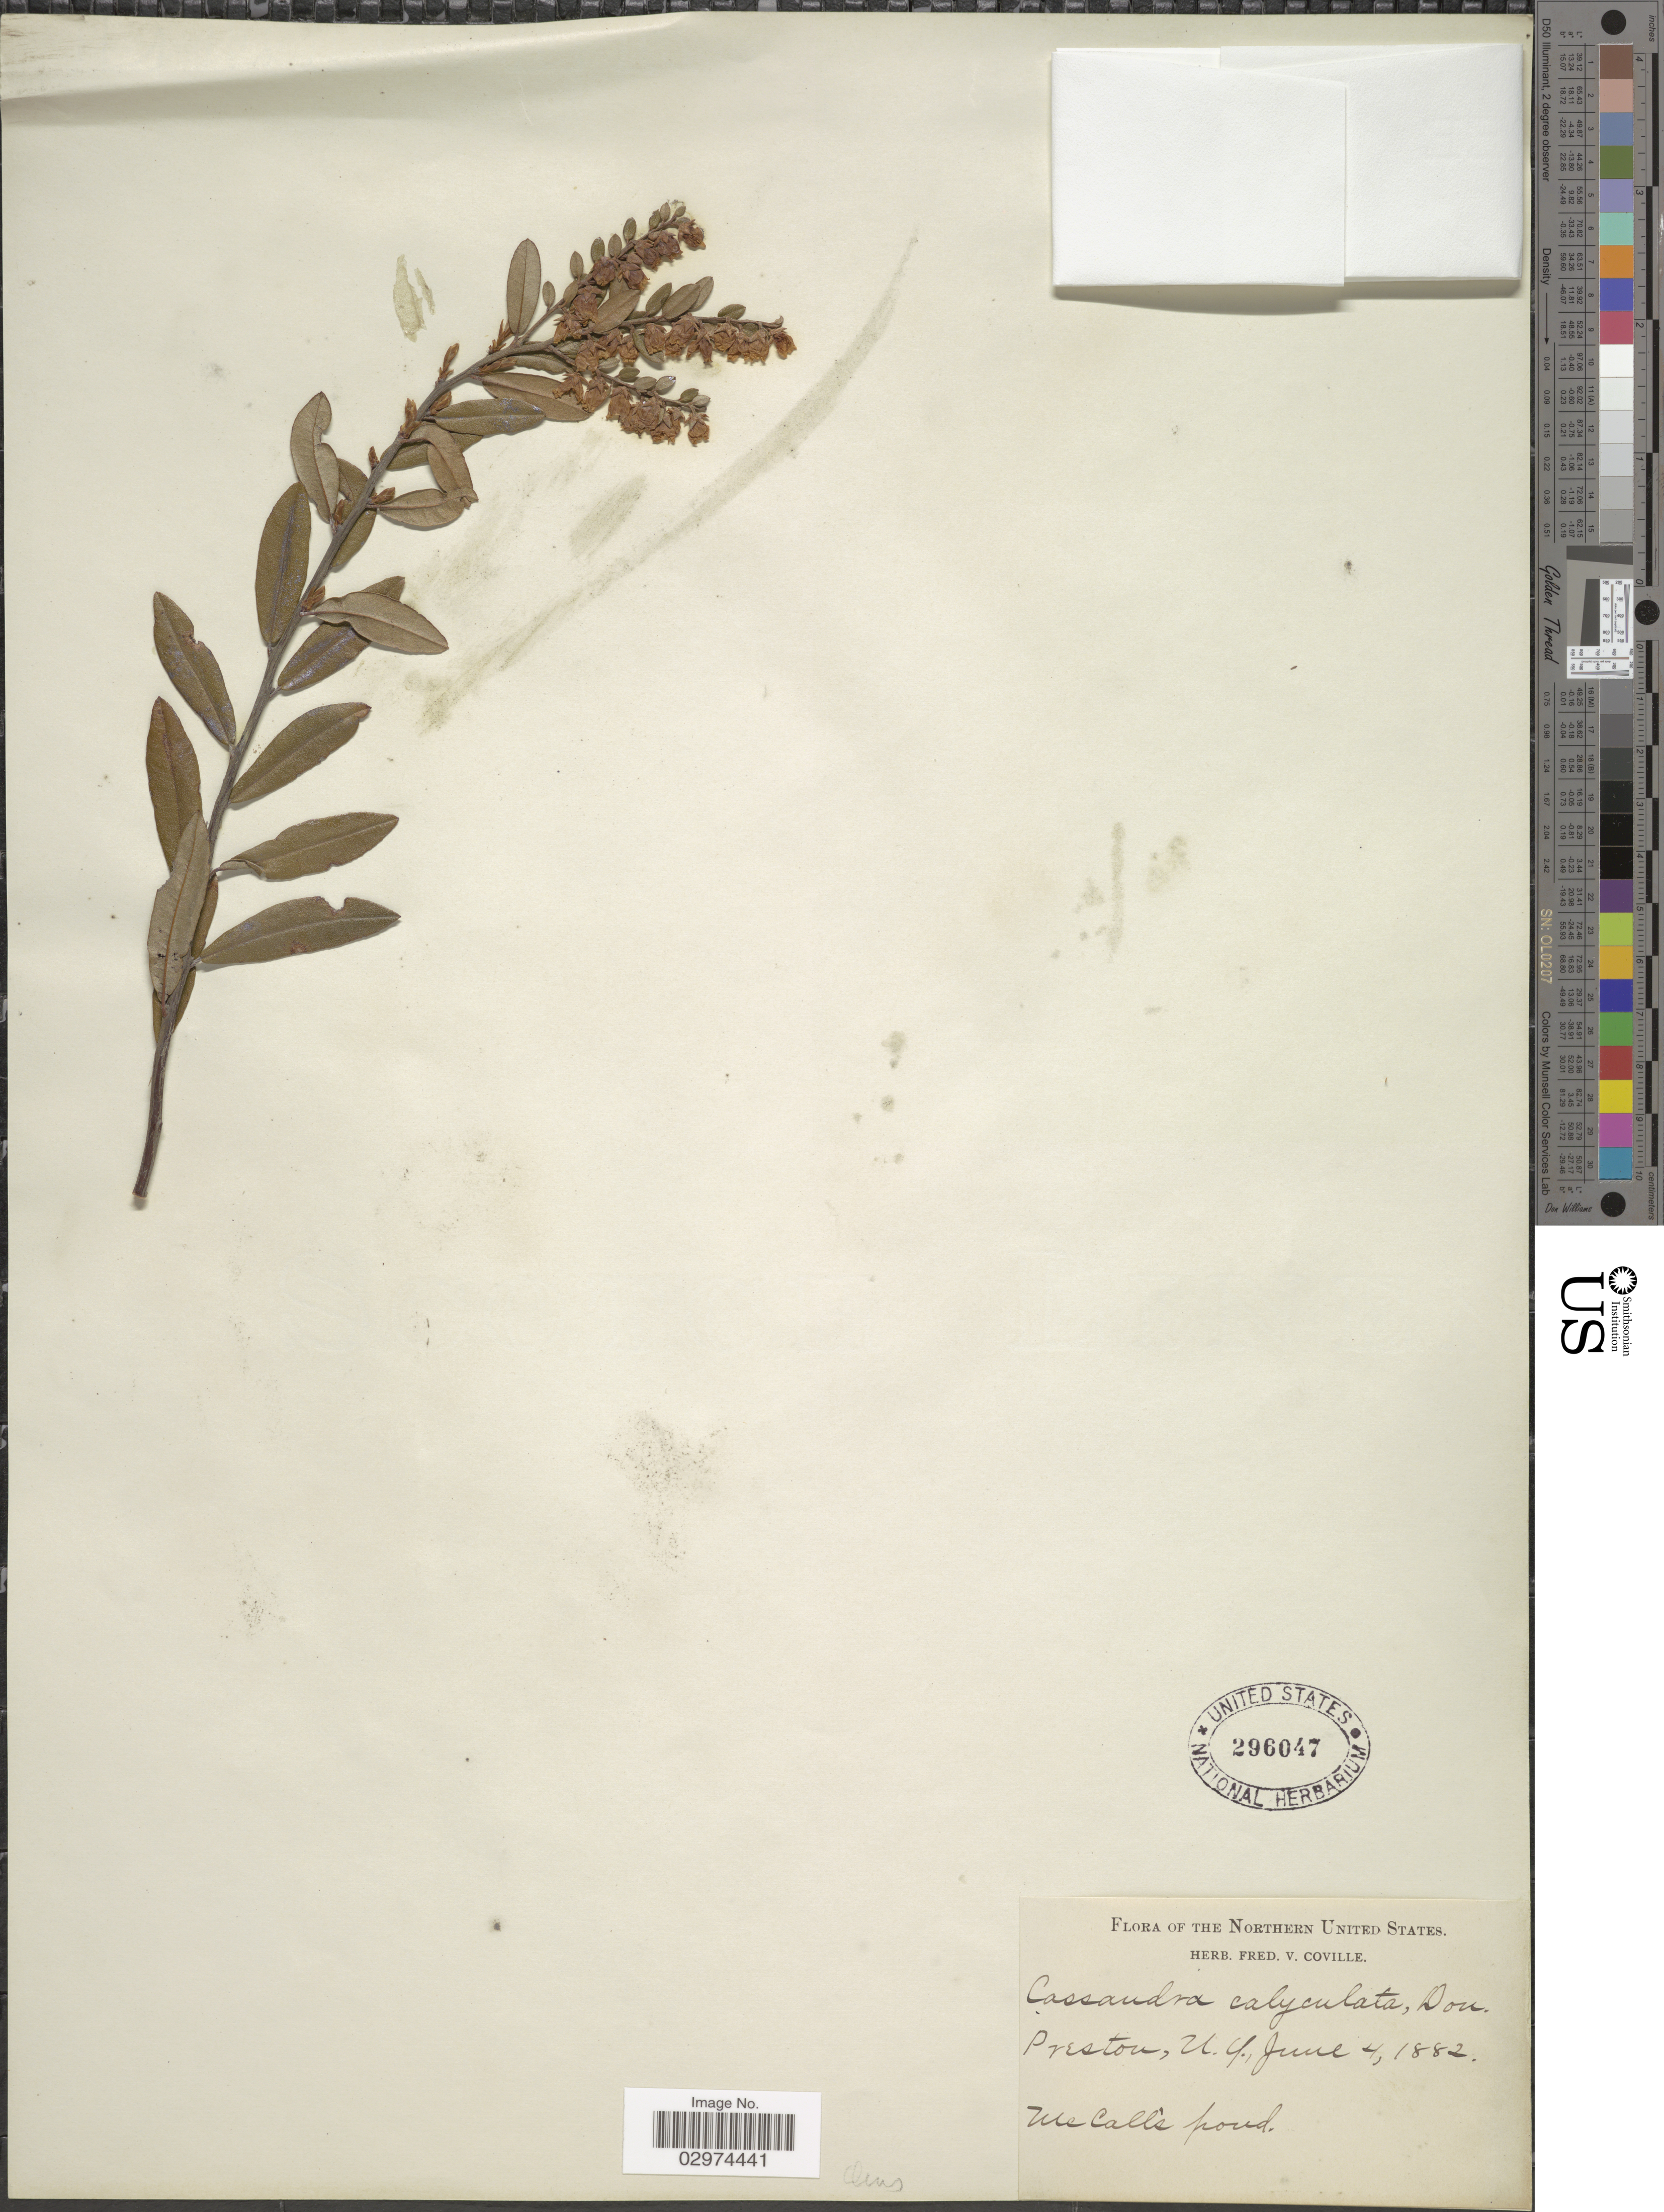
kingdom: Plantae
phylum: Tracheophyta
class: Magnoliopsida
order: Ericales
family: Ericaceae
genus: Chamaedaphne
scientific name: Chamaedaphne calyculata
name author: (L.) Moench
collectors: ex herb. Fred. V. Coville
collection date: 1882-06-04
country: United States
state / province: New York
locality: Preston. McCall's Pond.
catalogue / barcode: US 296047